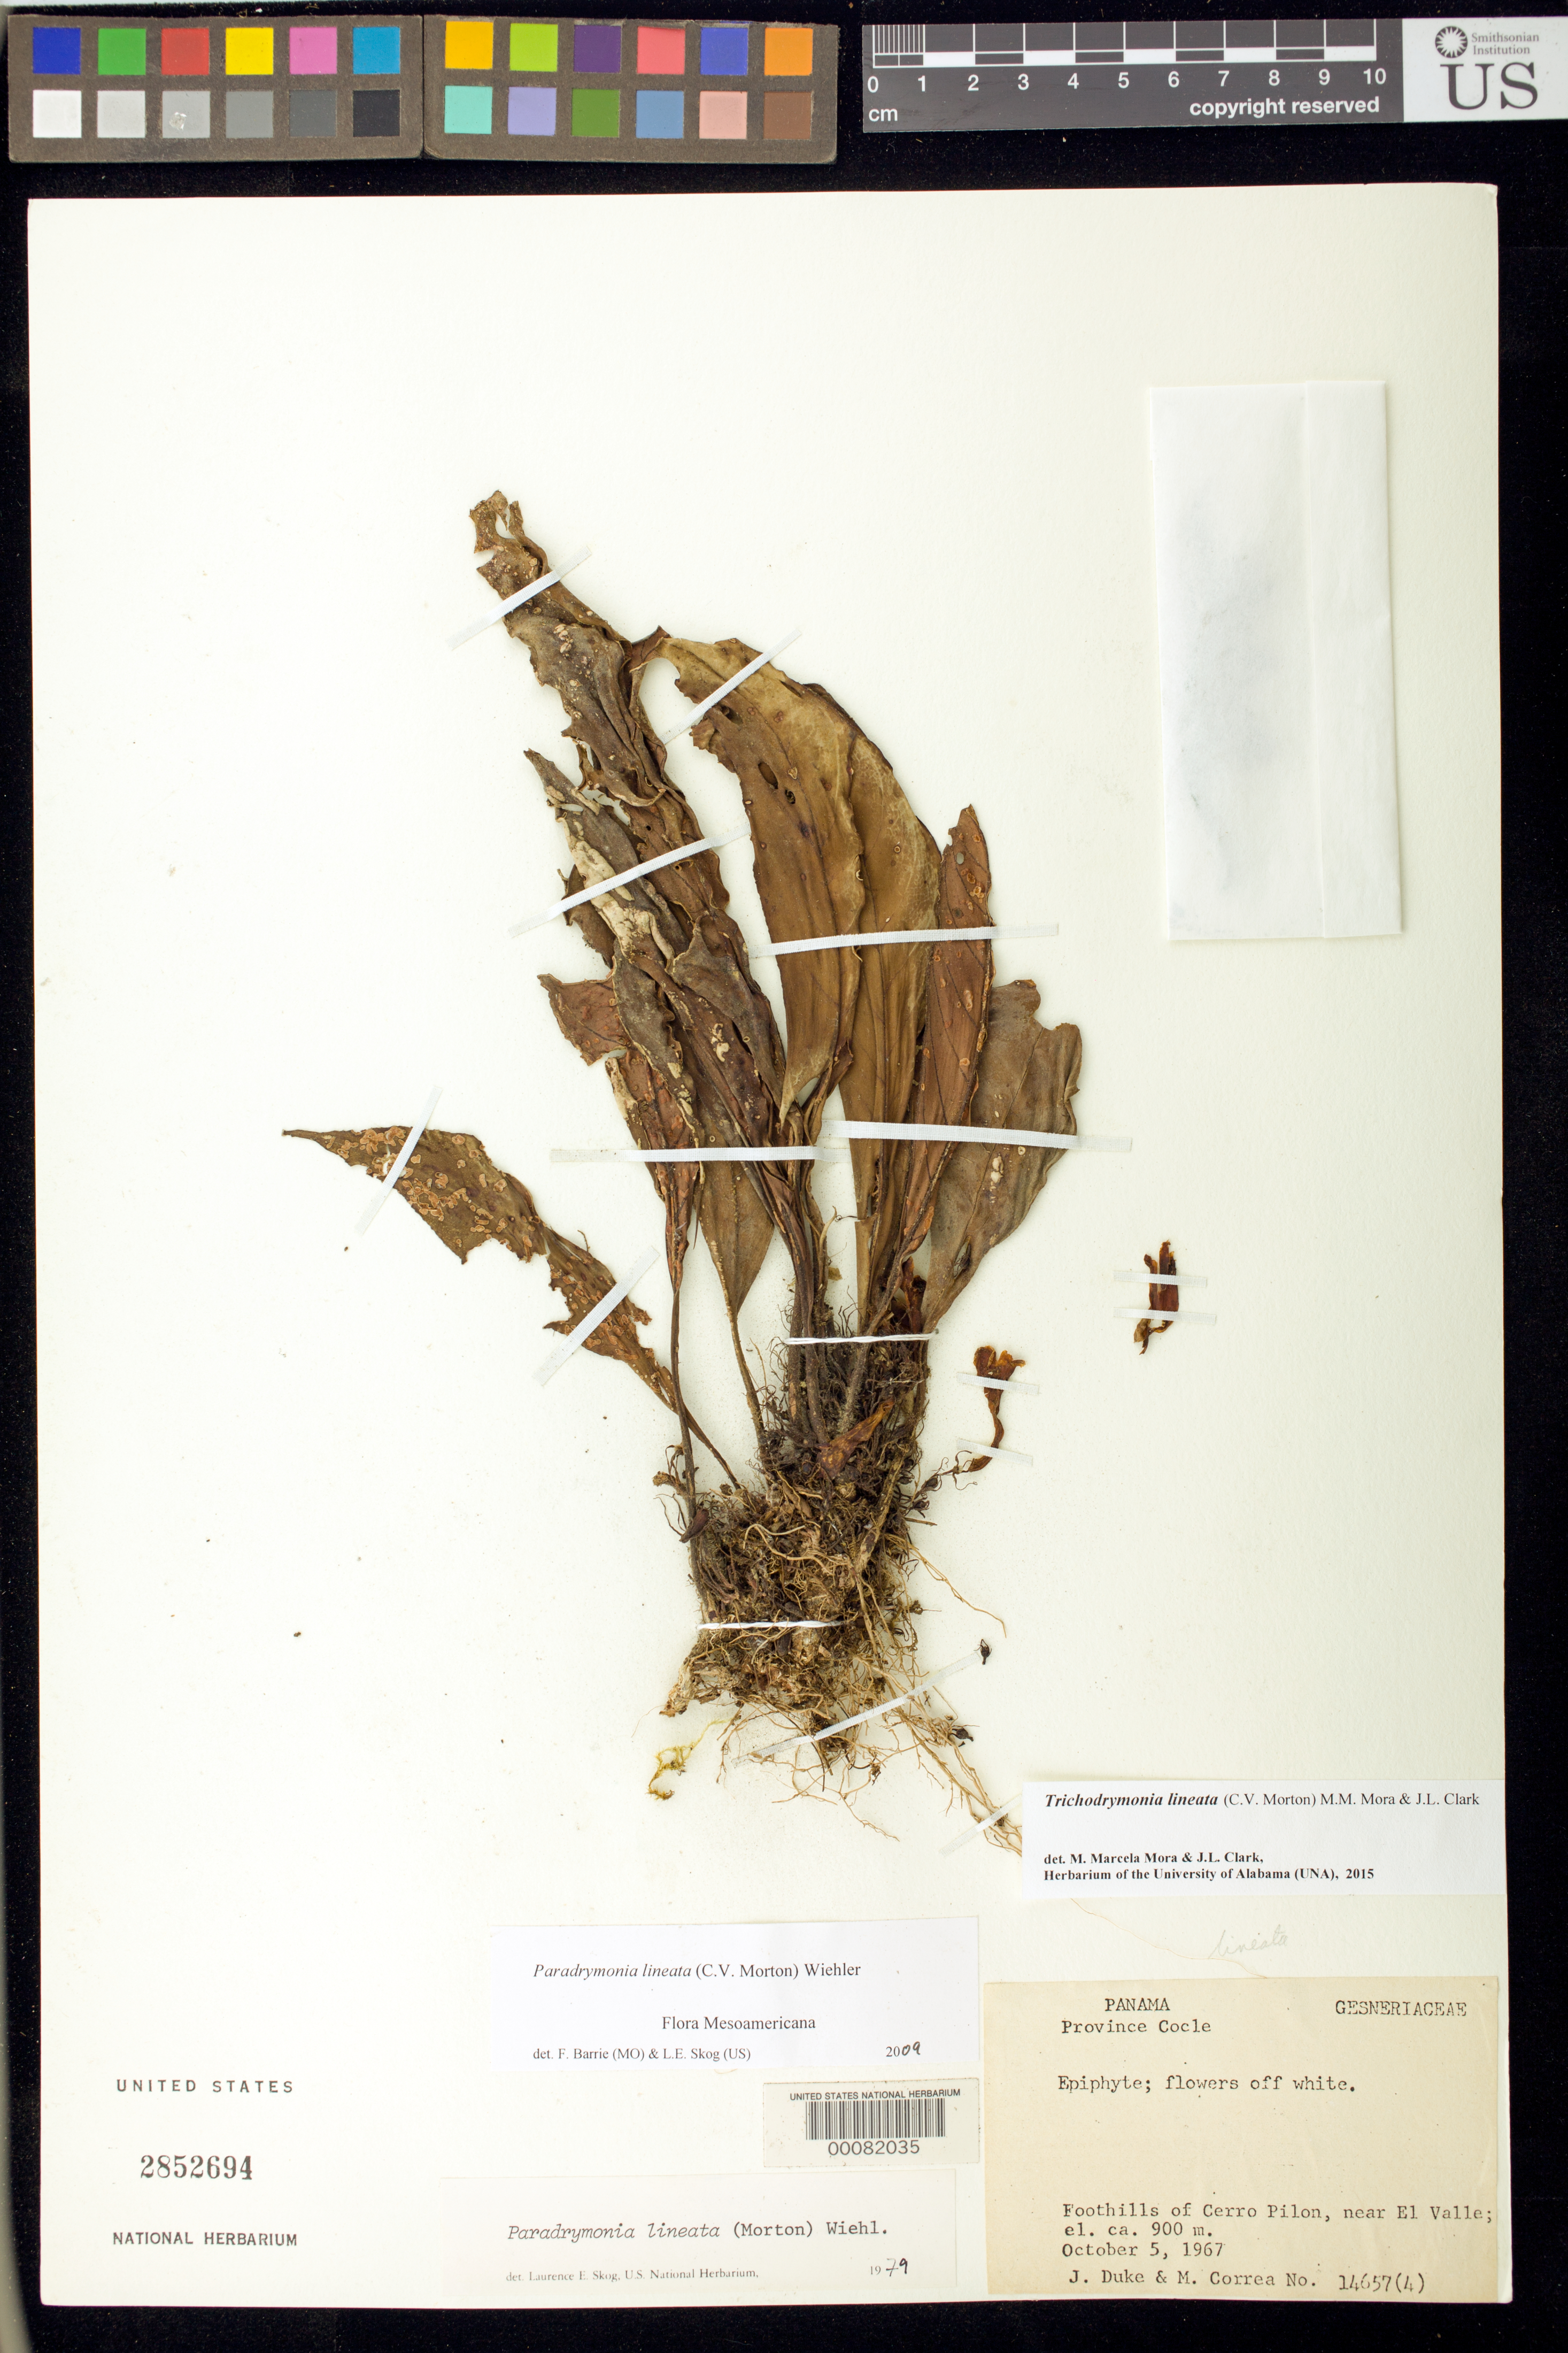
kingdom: Plantae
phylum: Tracheophyta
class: Magnoliopsida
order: Lamiales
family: Gesneriaceae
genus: Trichodrymonia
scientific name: Trichodrymonia lineata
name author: (C.V. Morton) M.M. Mora & J.L. Clark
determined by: Mora, M. M.; Clark, J. L.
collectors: J. A. Duke & M. Correa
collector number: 14657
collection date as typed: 05 Oct 1967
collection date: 1967-10-05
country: Panama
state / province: Coclé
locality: Foothills of Cerro Pilon, near El Valle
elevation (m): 900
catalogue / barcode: US 2852694